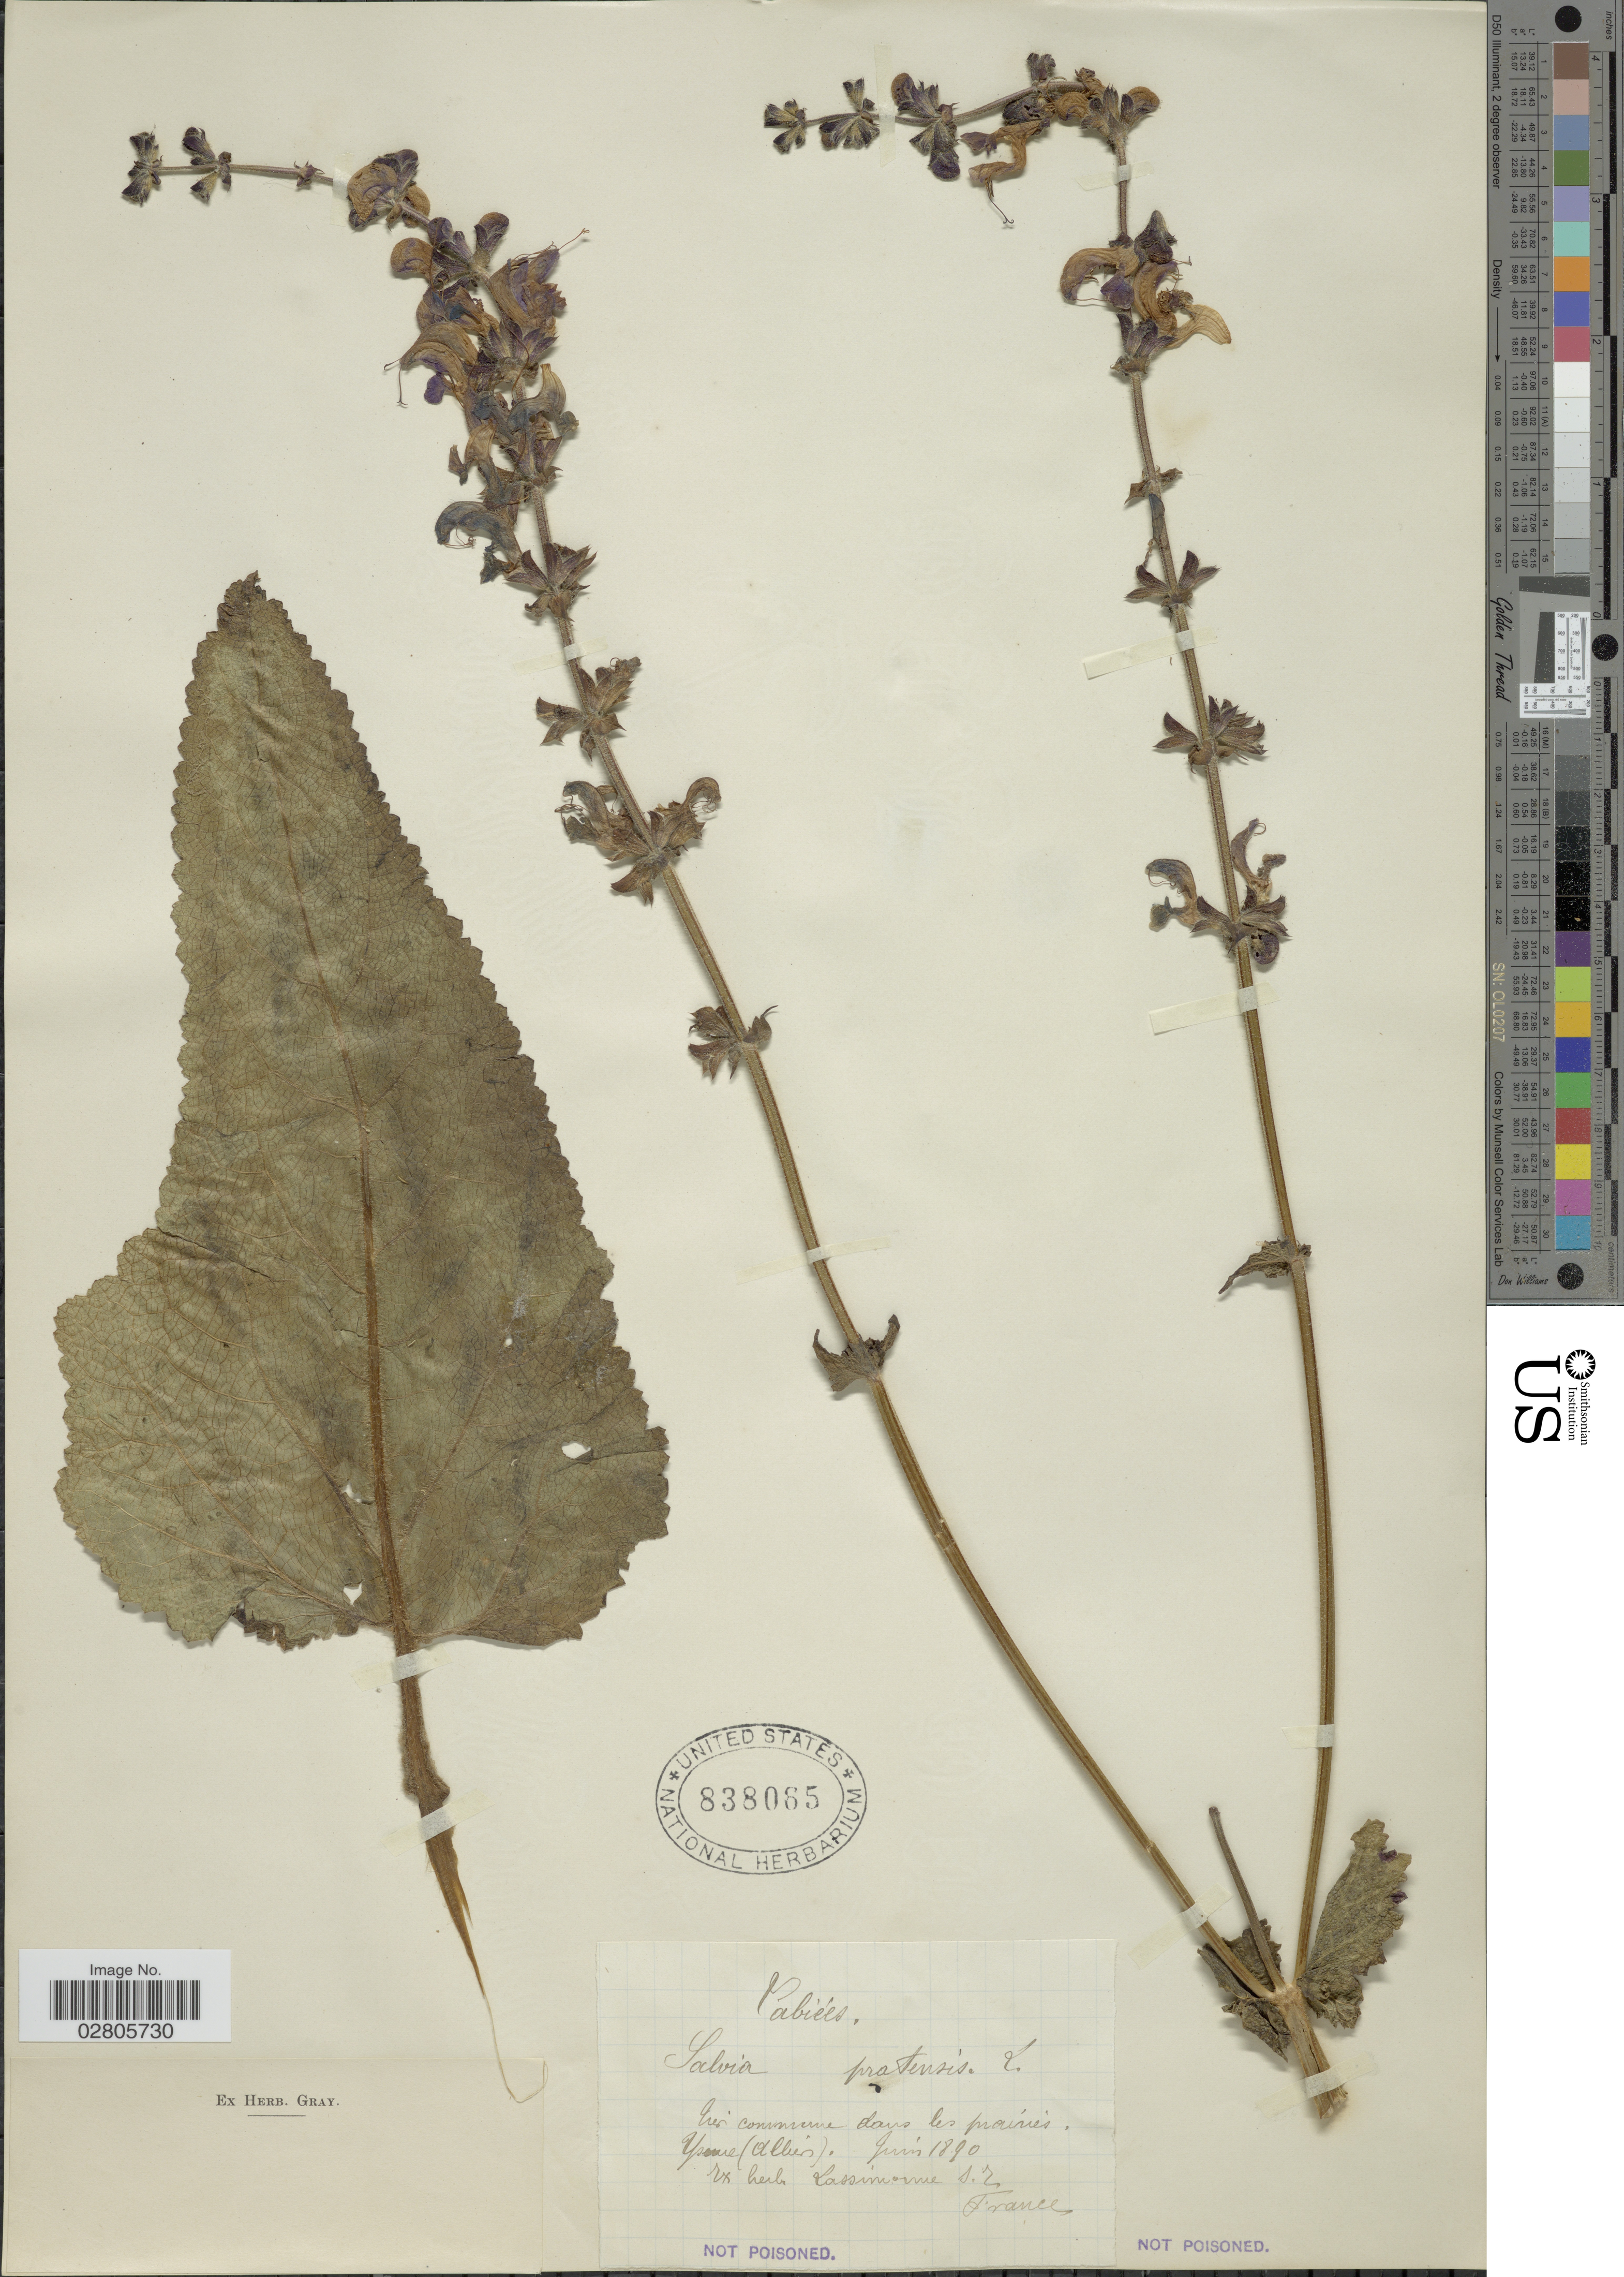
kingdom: Plantae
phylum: Tracheophyta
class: Magnoliopsida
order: Lamiales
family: Lamiaceae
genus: Salvia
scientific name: Salvia pratensis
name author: L.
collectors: Ex Herb. S. E. Lassimonne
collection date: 1890-06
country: France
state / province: Auvergne-Rhône-Alpes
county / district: Allier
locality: Trés commune dans les prairies [very common in the prairies]. Yseure [Yzeure], Allier.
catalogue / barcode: US 838065